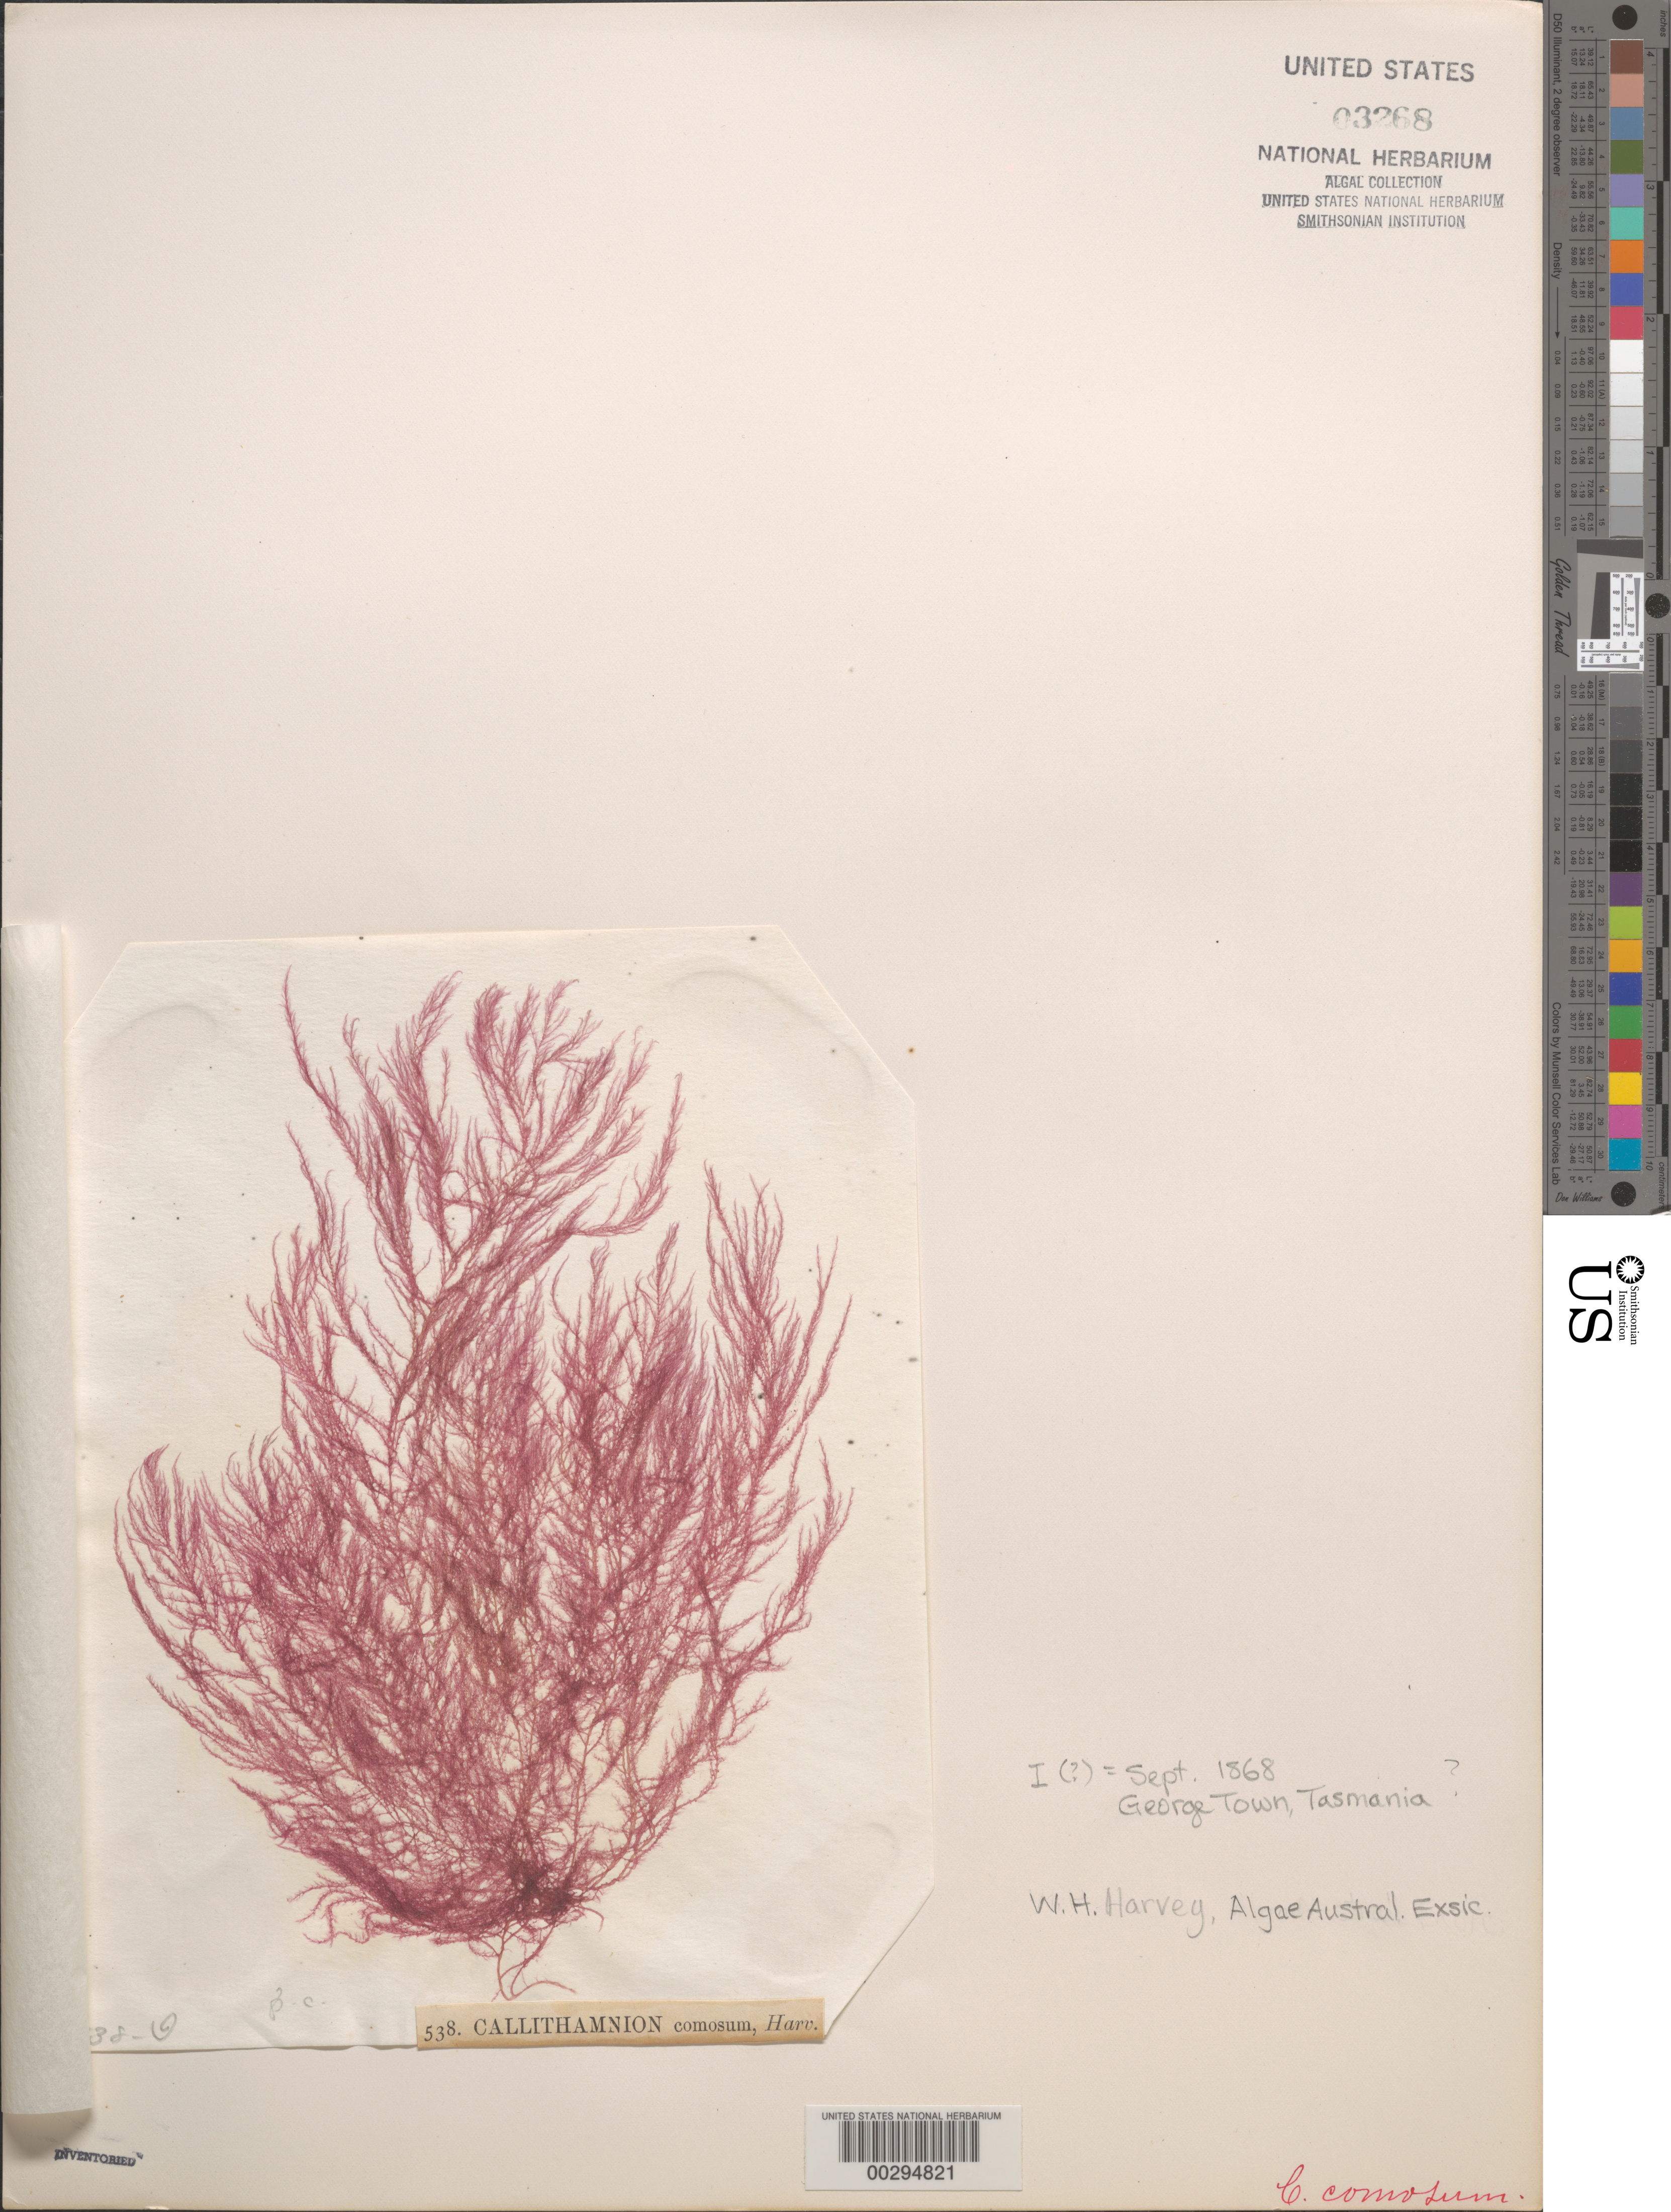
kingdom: Plantae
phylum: Rhodophyta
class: Florideophyceae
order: Ceramiales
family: Ceramiaceae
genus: Warrenia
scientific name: Warrenia comosa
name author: (Harv.) Harv. ex F. Schmitz & Hauptfleisch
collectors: W. Harvey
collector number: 538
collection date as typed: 1854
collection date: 1854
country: Australia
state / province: Tasmania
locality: George Town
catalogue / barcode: US 3268